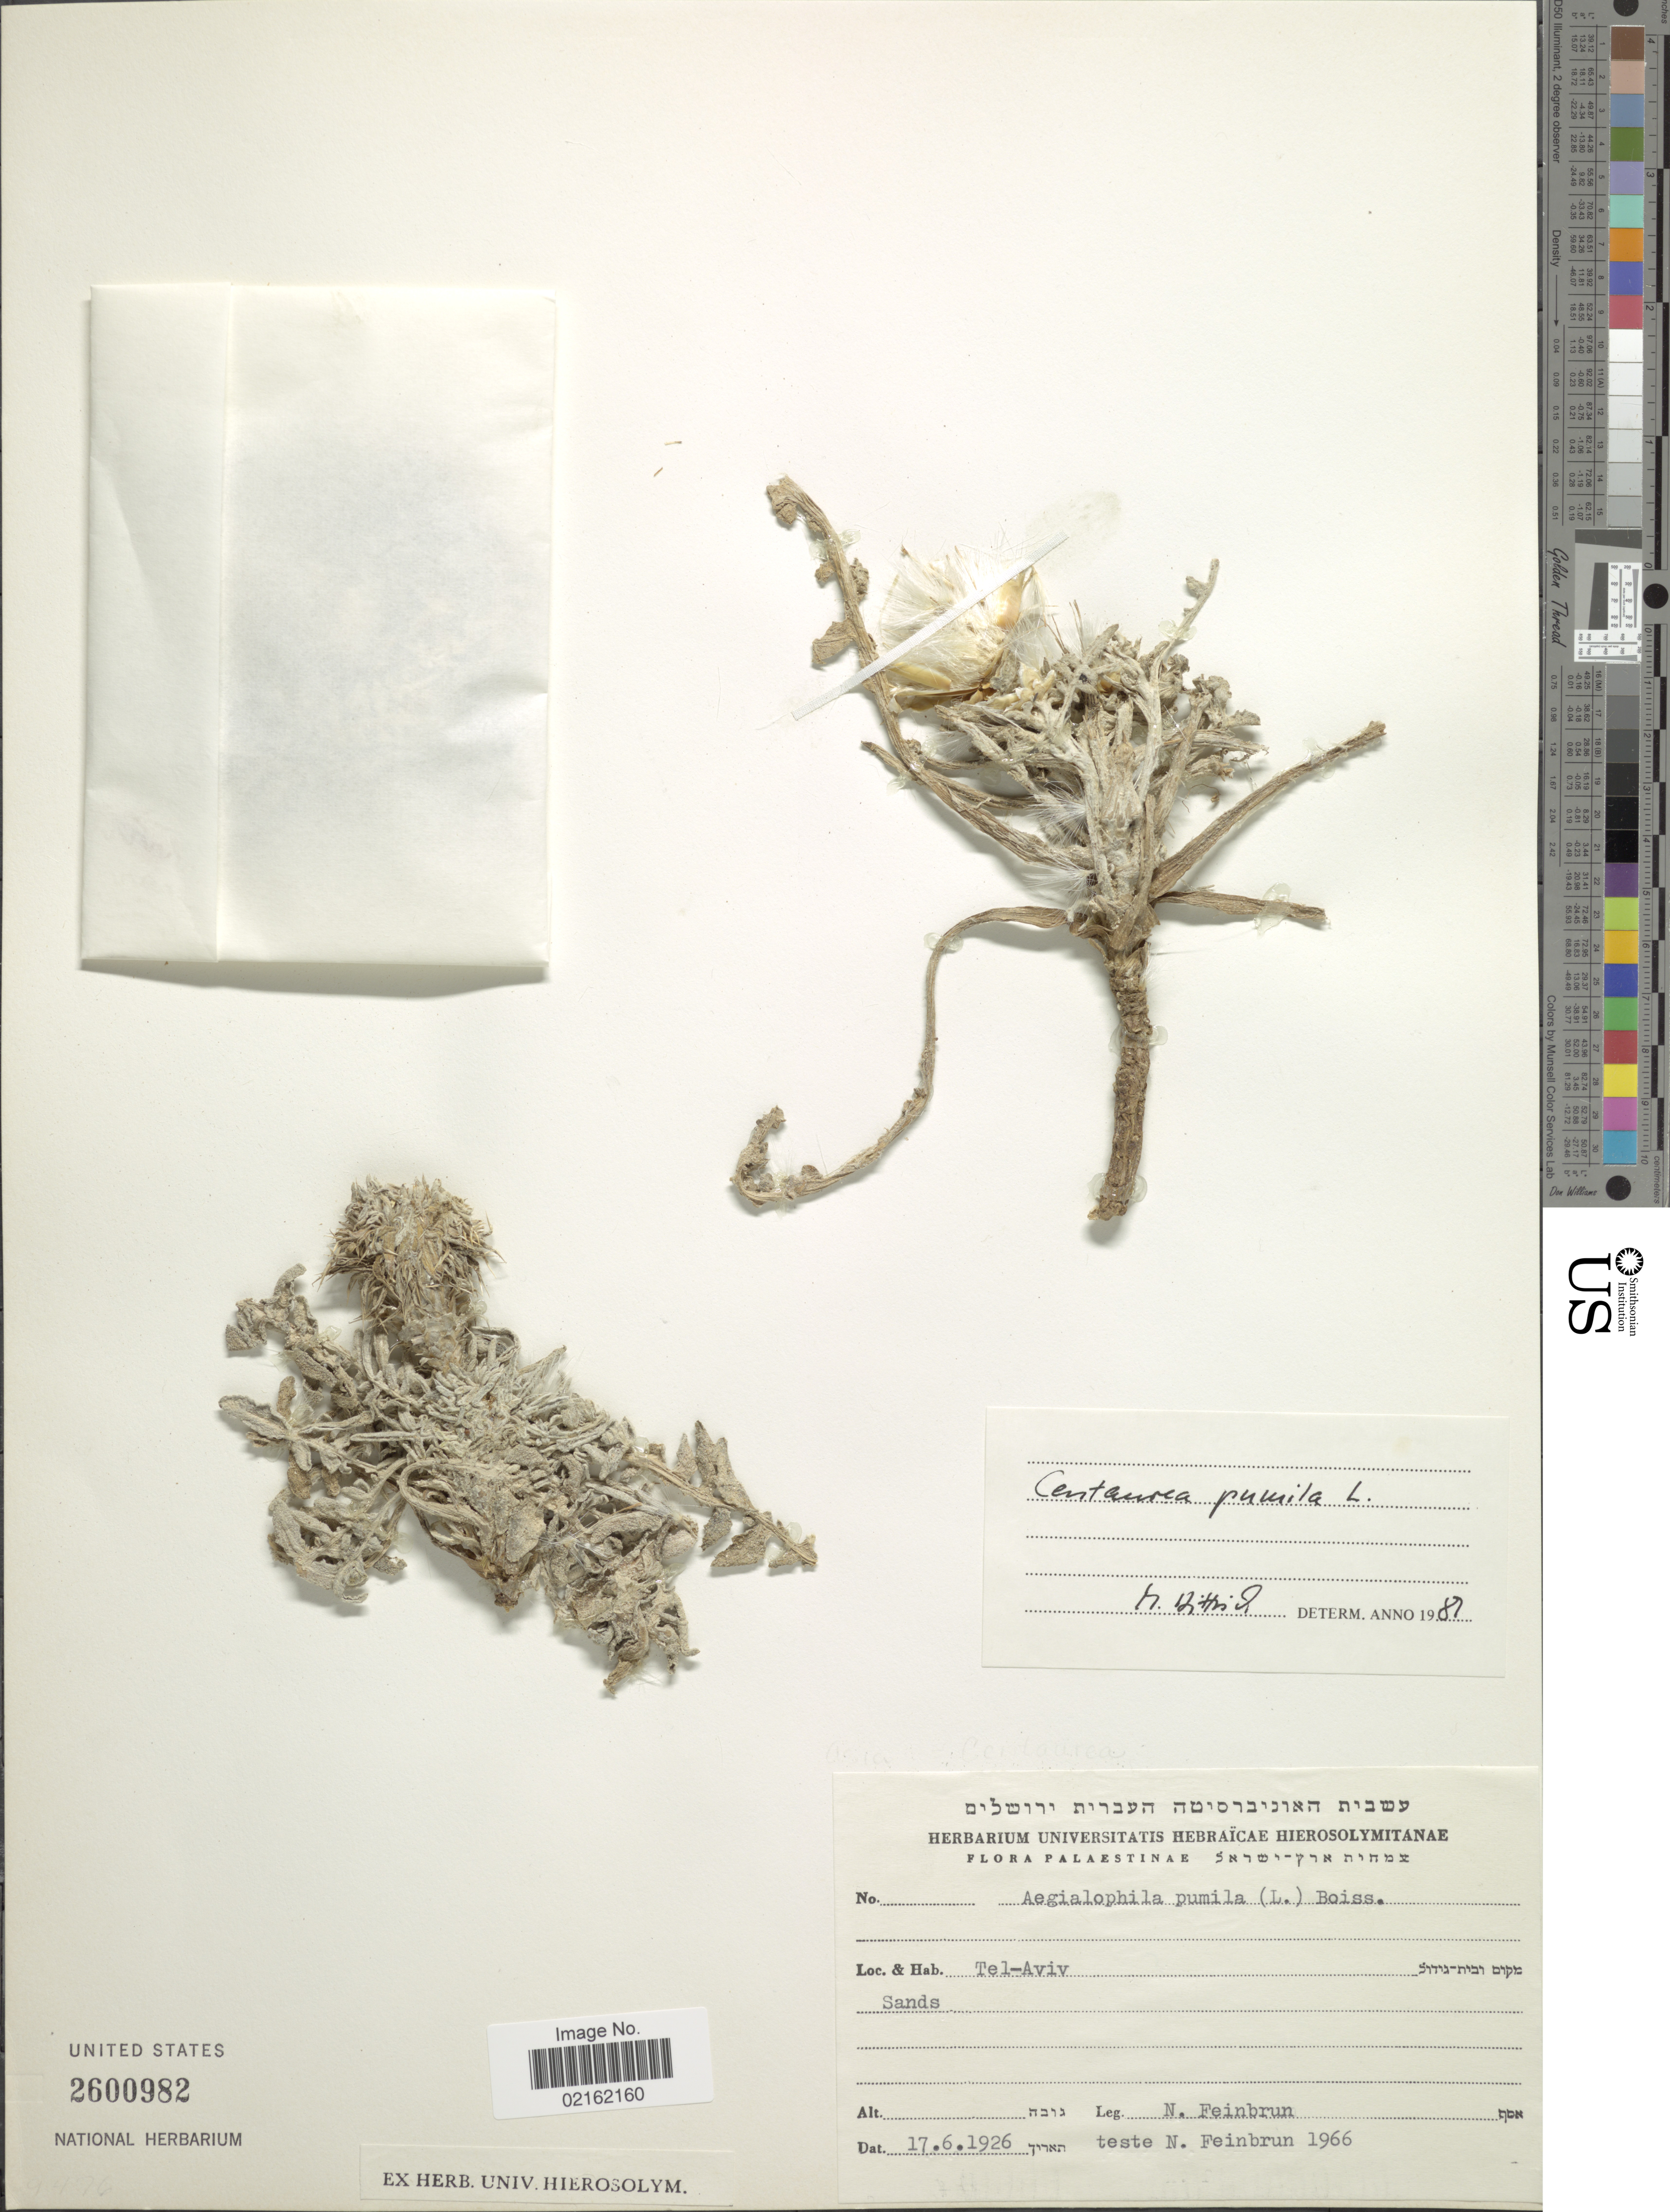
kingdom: Plantae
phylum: Tracheophyta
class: Magnoliopsida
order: Asterales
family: Asteraceae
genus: Centaurea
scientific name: Centaurea pumilio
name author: L.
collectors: N. Feinbrun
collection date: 1926-06-17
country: Israel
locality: Palaestinae, Tel-Aviv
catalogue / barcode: US 2600982